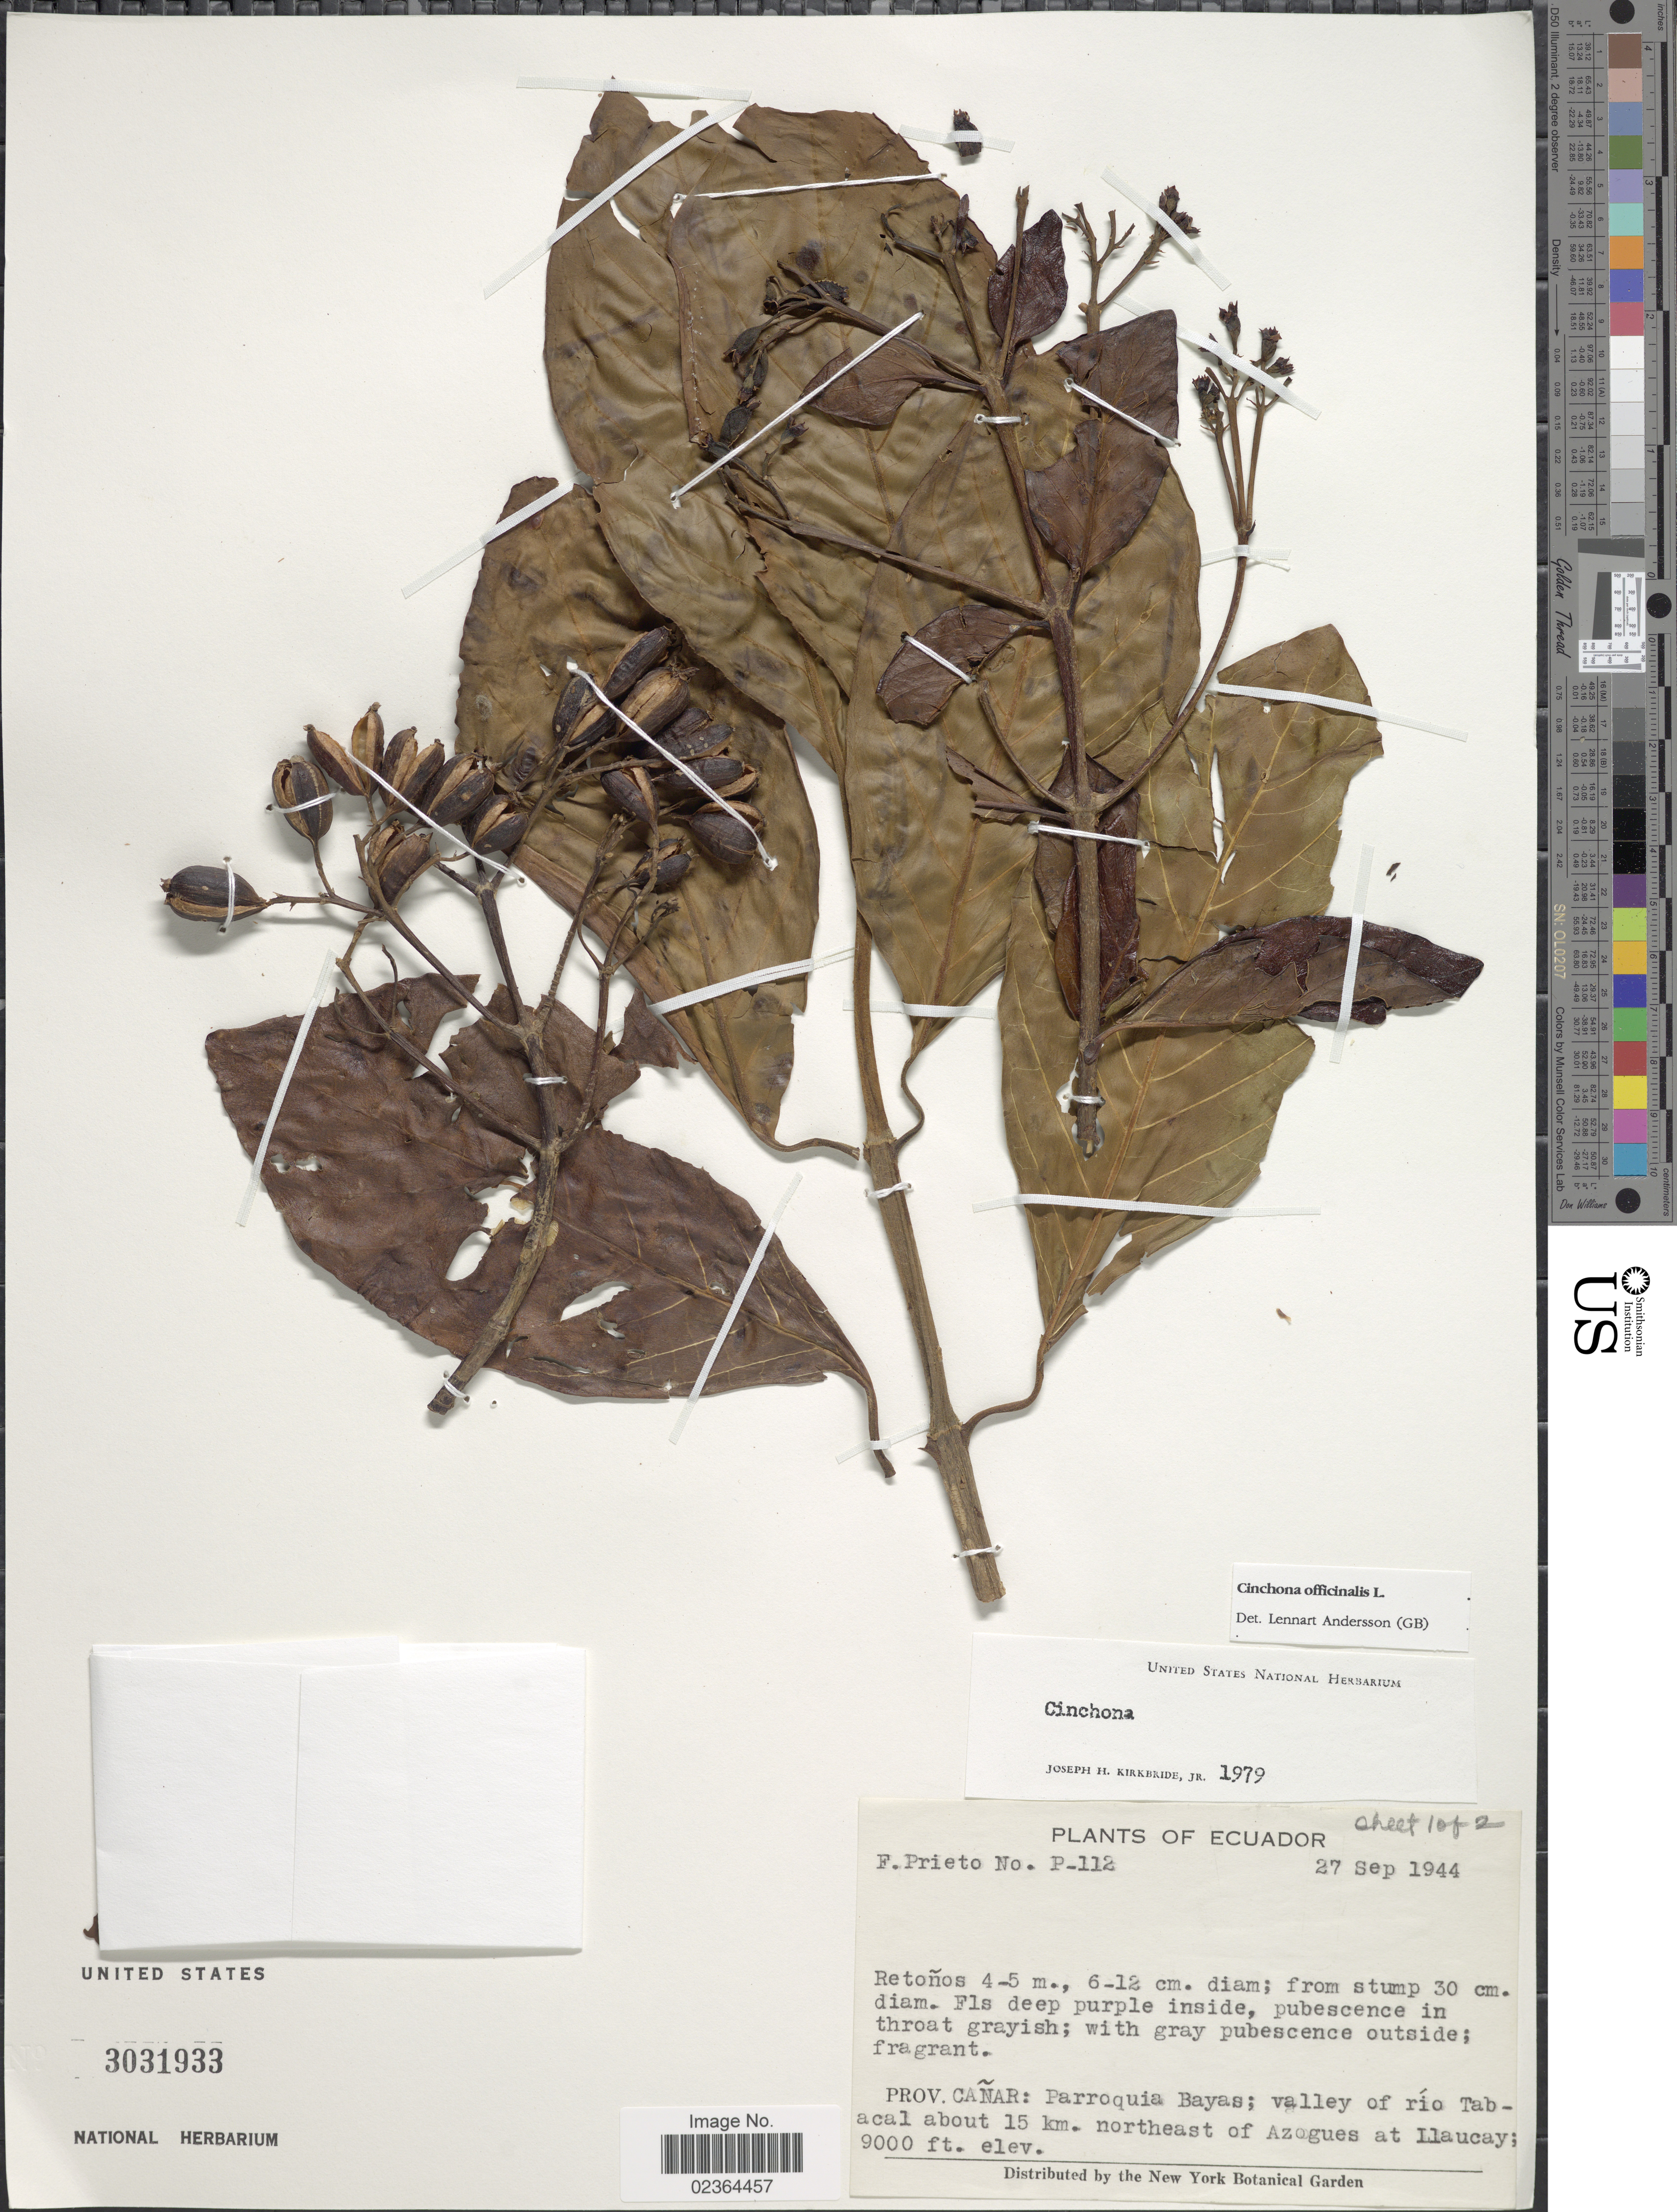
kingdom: Plantae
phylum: Tracheophyta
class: Magnoliopsida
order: Gentianales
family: Rubiaceae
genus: Cinchona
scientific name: Cinchona officinalis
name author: L.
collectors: F. Prieto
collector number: P-112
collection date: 1944-09-27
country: Ecuador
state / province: Cañar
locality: Prov. Canar: Parroquia Bayas: valley of rio Tabacal, about 15 km. northeast of Azogues at Llaucay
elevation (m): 2743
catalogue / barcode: US 3031933